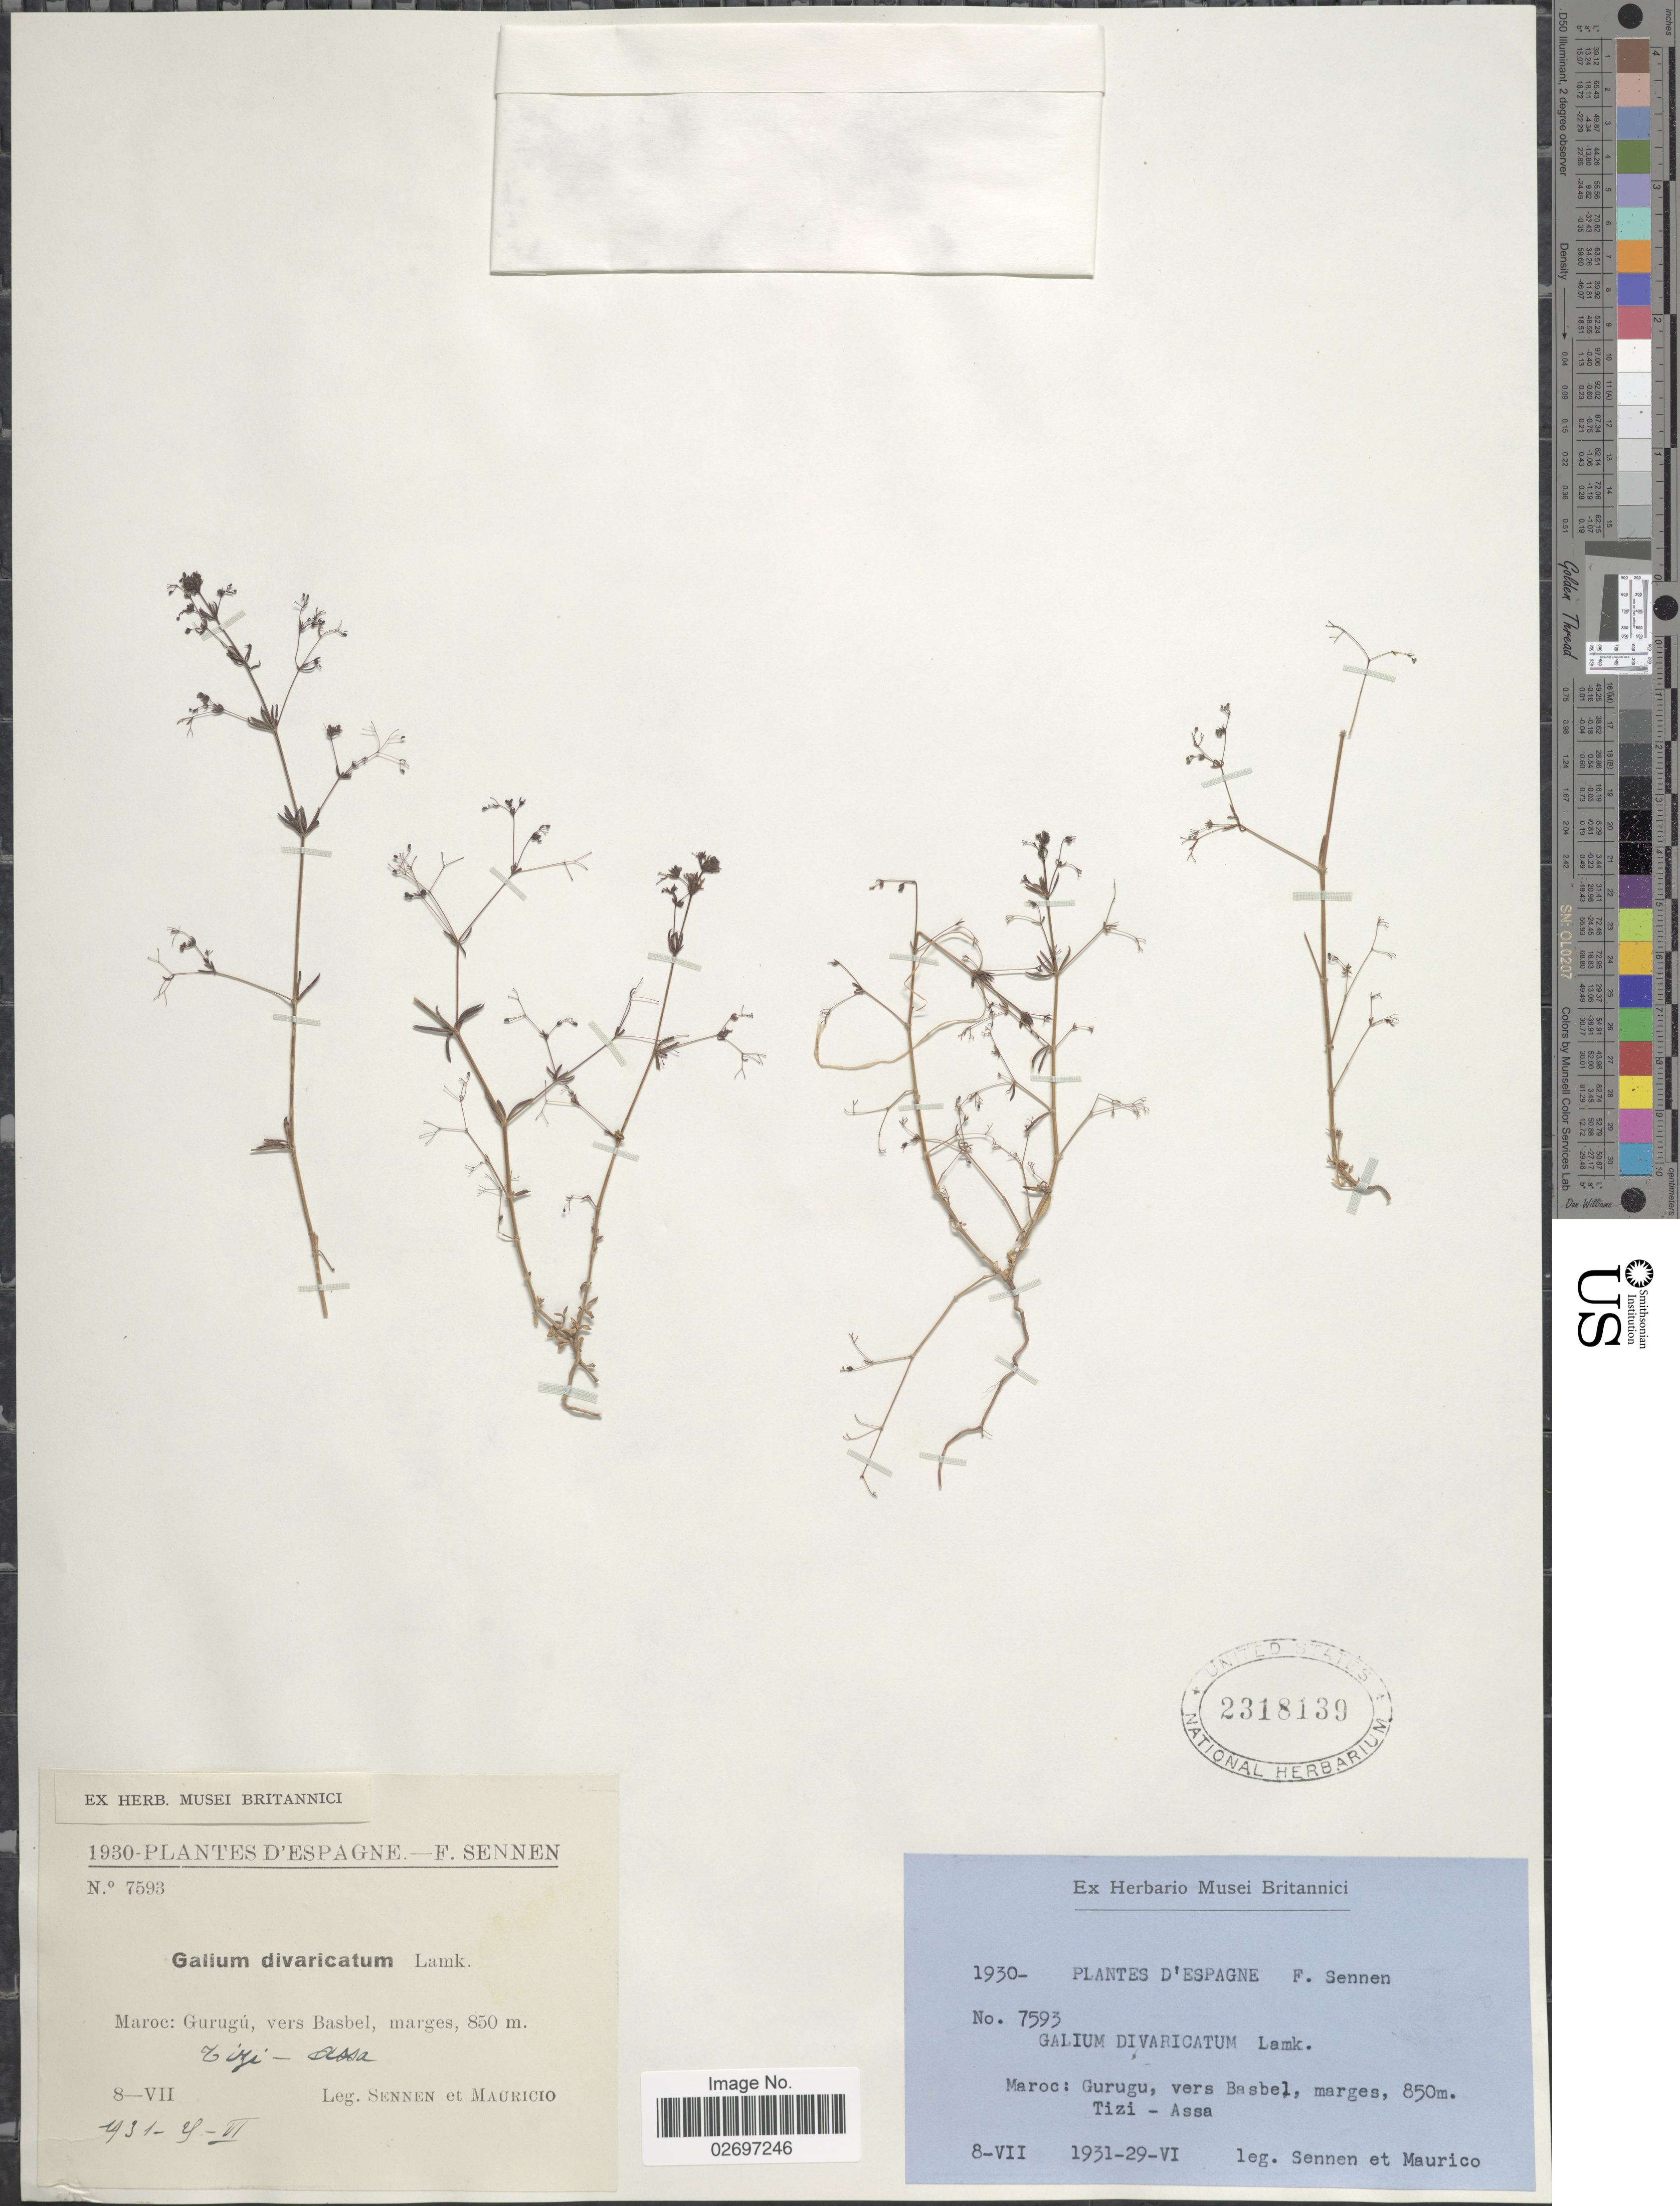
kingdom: Plantae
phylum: Tracheophyta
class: Magnoliopsida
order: Gentianales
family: Rubiaceae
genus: Galium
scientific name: Galium divaricatum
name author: Pourr. ex Lam.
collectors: E. Sennen & H. Mauricio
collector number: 7593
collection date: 1931-06-29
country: Morocco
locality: Maroc: Gurugu, vers Basbel.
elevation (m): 850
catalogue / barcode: US 2318139